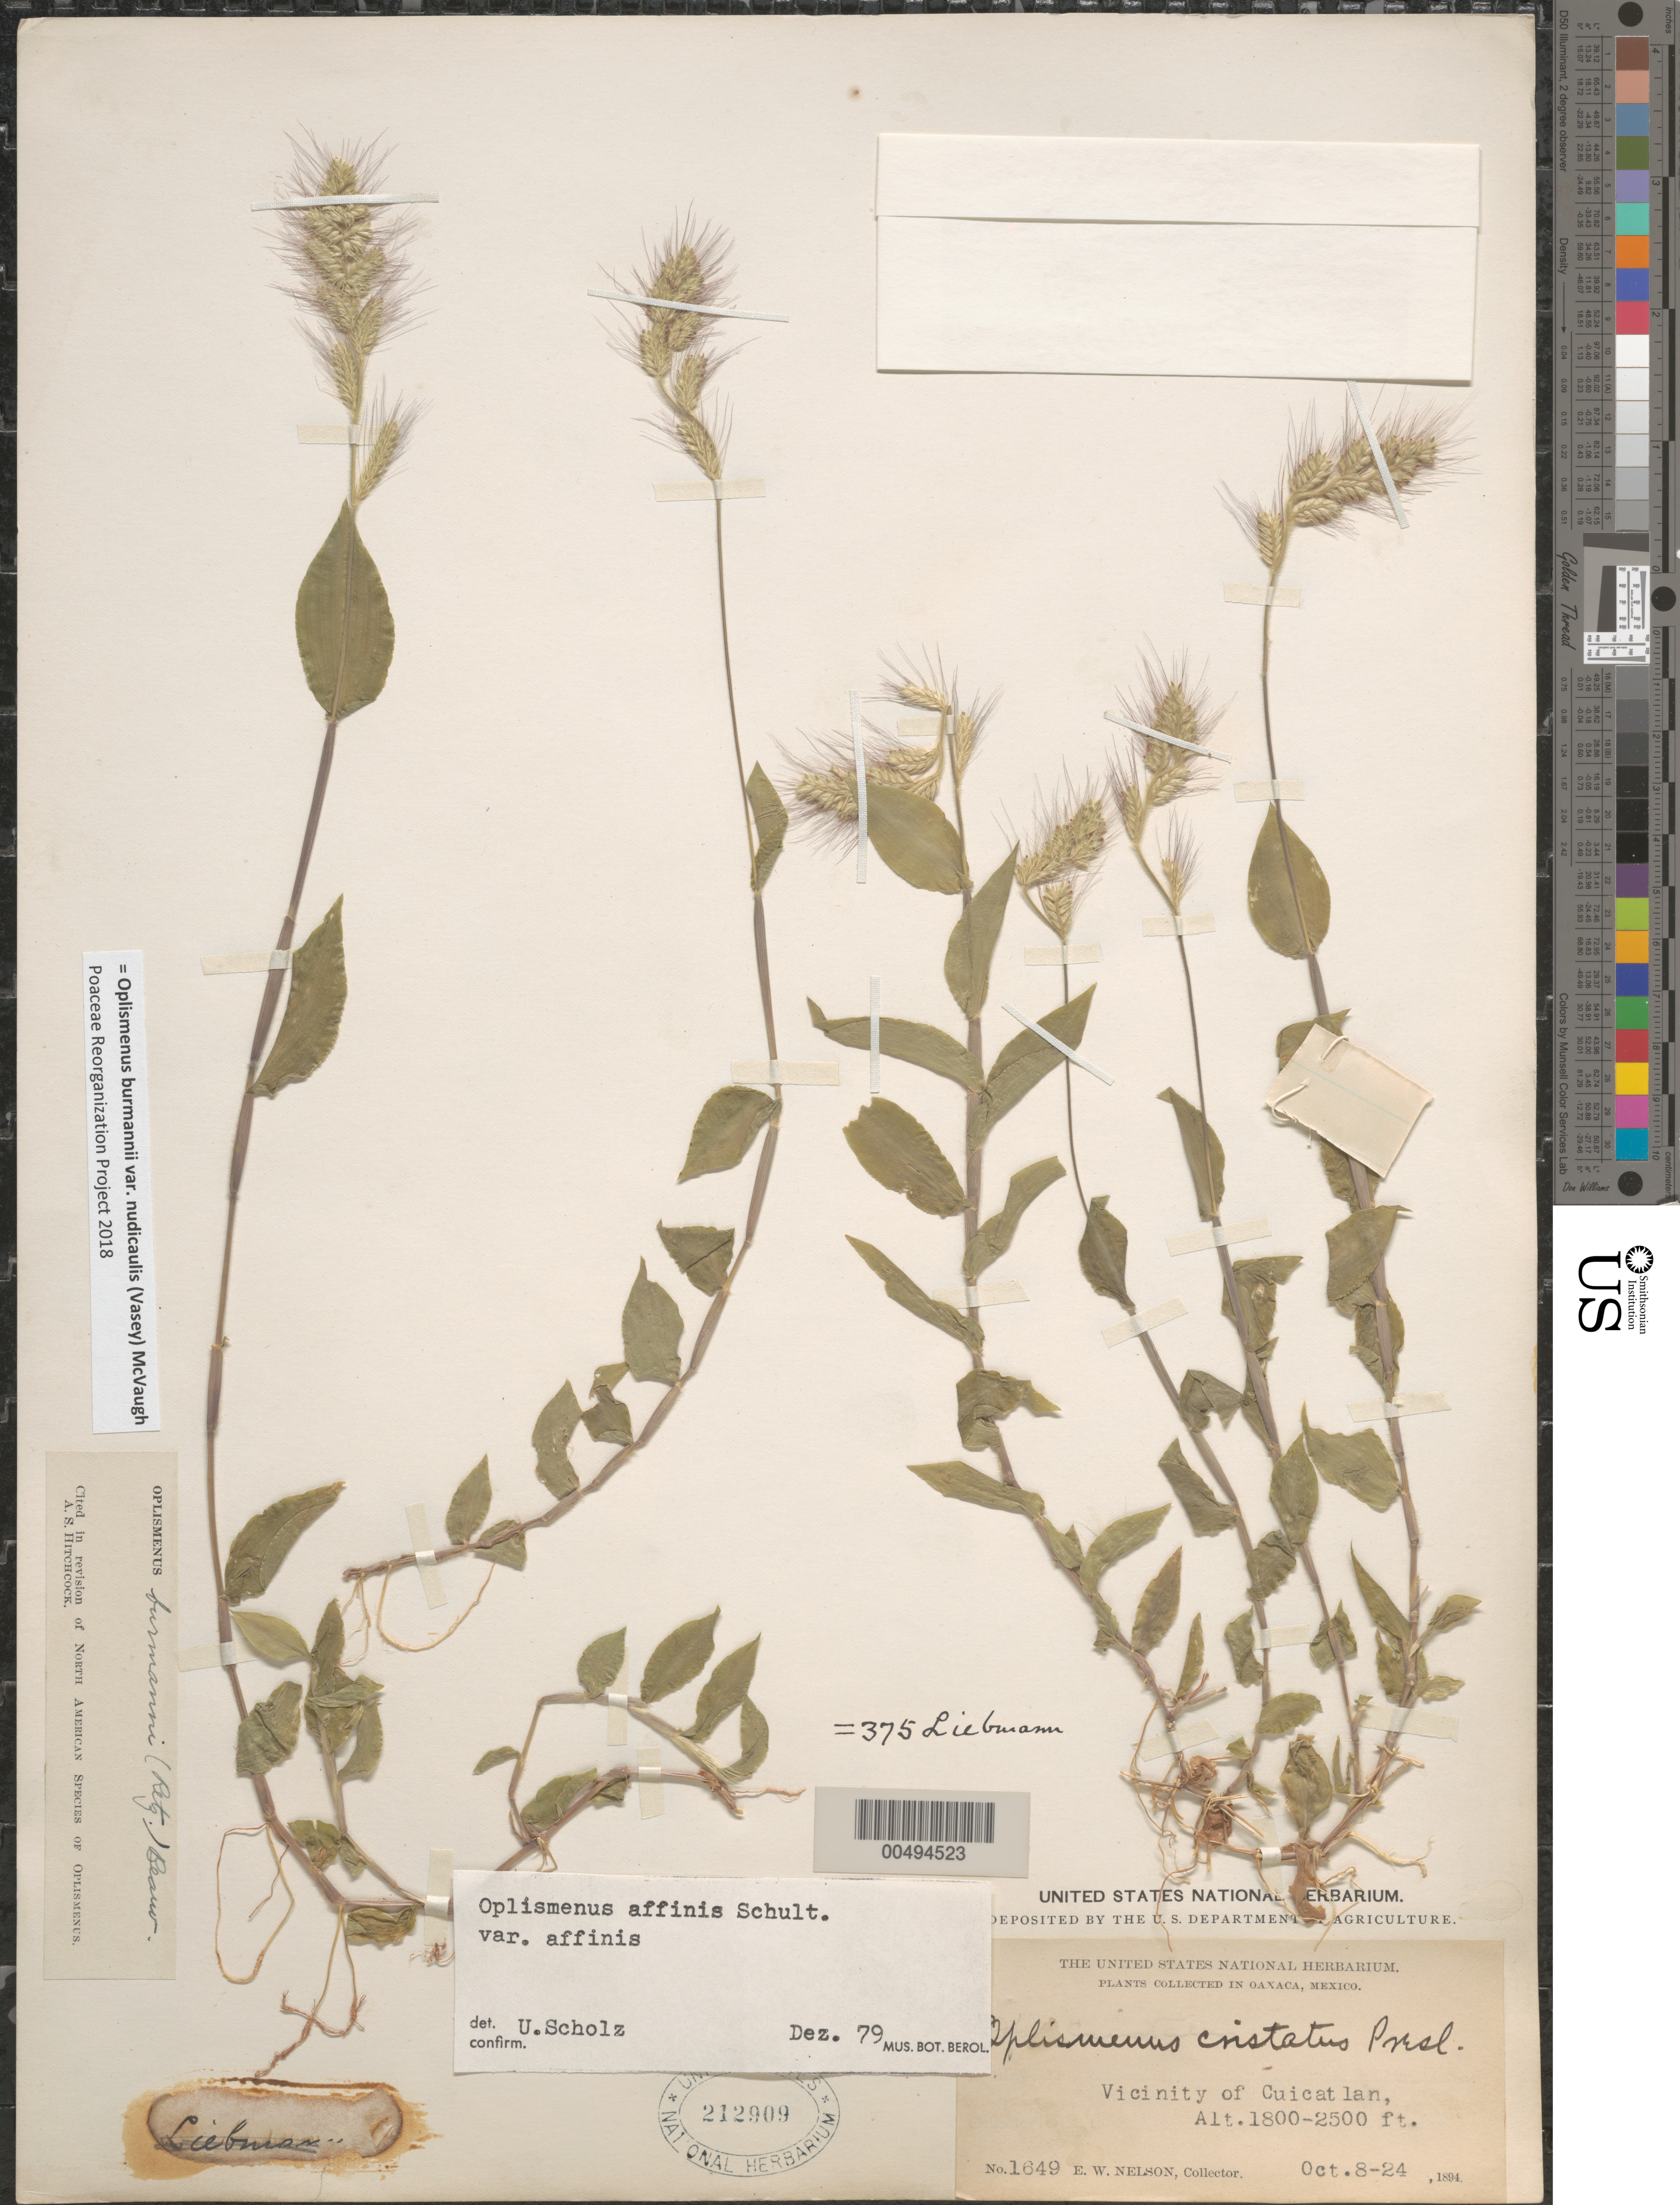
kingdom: Plantae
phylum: Tracheophyta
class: Liliopsida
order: Poales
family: Poaceae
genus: Oplismenus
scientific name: Oplismenus burmannii var. nudicaulis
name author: (Vasey) McVaugh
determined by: Poaceae Reorganization Project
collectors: E. W. Nelson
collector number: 1649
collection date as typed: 8 Oct 1894 to 24 Oct 1894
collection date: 1894-10-08/1894-10-24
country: Mexico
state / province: Oaxaca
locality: Vicinity of Cuicatlan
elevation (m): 549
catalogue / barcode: US 212909